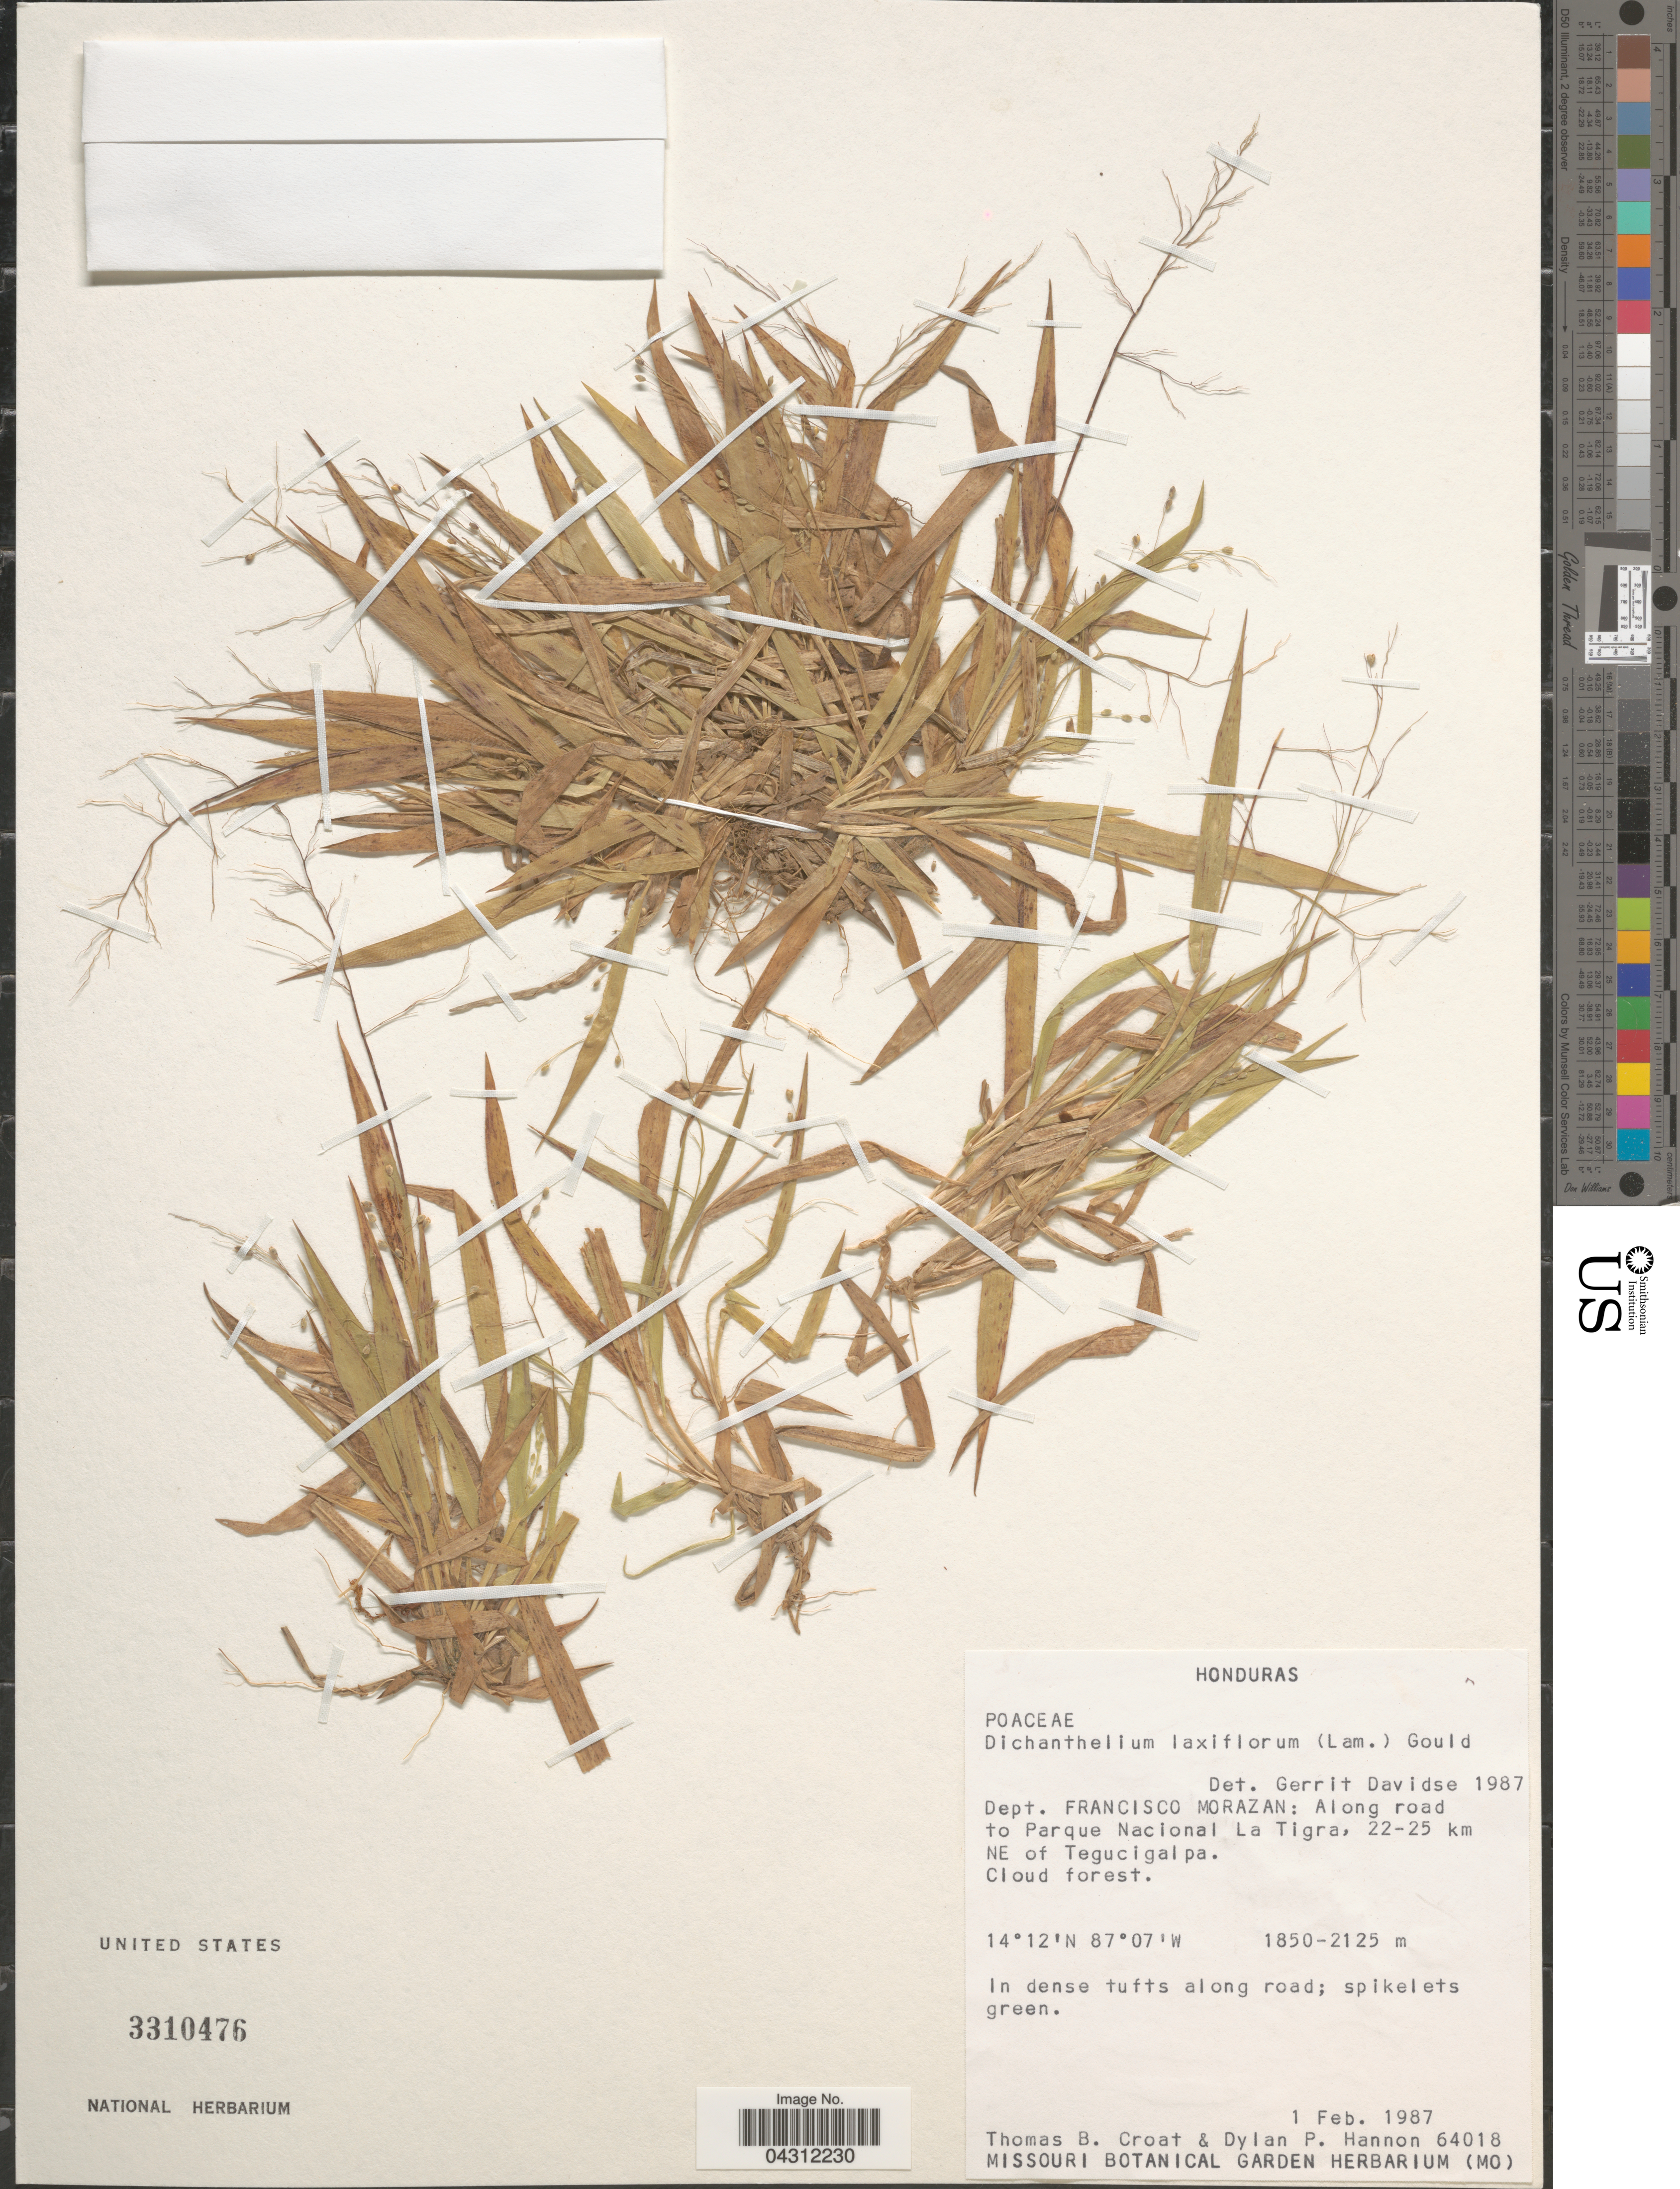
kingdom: Plantae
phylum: Tracheophyta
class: Liliopsida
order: Poales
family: Poaceae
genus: Dichanthelium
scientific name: Dichanthelium laxiflorum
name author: (Lam.) Gould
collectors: T. B. Croat & D. Hannon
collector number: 64018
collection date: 1987-02-01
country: Honduras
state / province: Fco. Morazán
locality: Dept. Francisco Morazan: Along road to Parque Nacional La Tigra, 22-25 km NE of Tegucigalpa.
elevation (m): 1840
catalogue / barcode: US 3310476